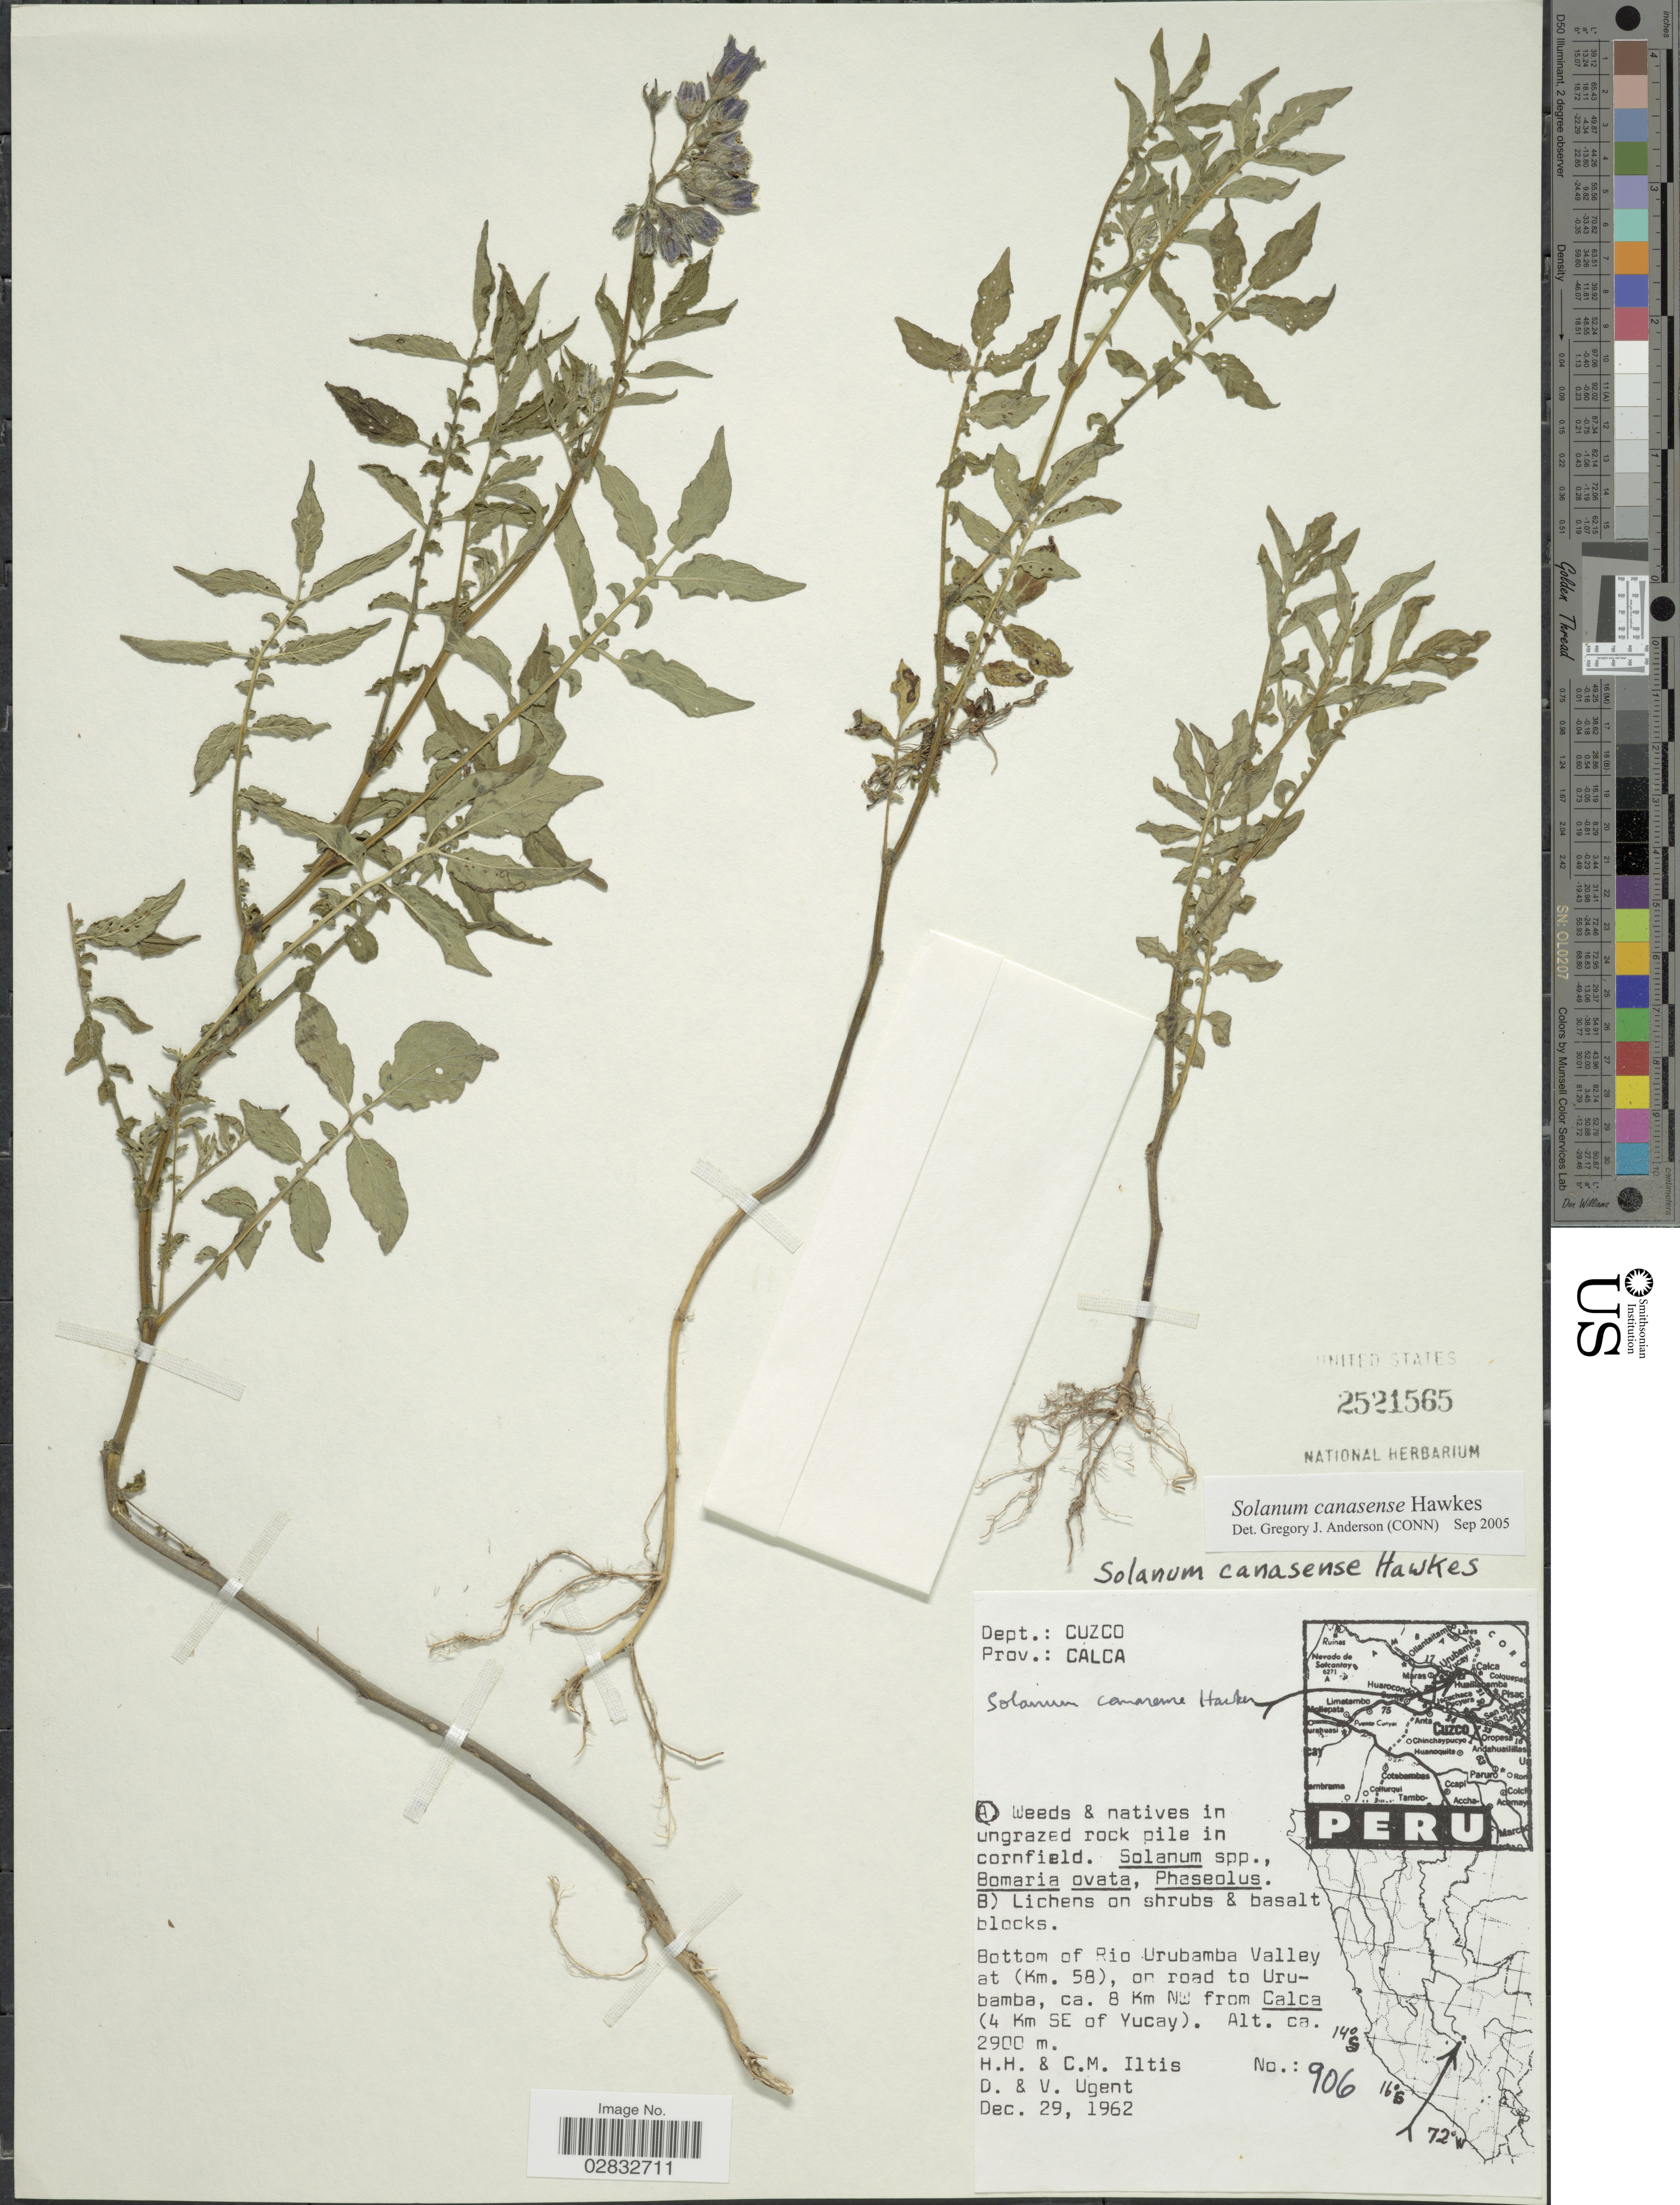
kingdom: Plantae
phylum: Tracheophyta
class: Magnoliopsida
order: Solanales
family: Solanaceae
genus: Solanum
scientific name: Solanum canaosense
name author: L.B. Sm. & Downs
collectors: H. H. Iltis & C. M Iltis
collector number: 906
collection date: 1962-12-29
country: Peru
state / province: Cusco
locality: Dept.: Cuzco. Prov.: Calca. Bottom of Rio Urubamba Valley at (Km. 58), on road to Urubamba, ca. 8 Km Nw from Calca (4 km SE of Yucay).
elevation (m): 2900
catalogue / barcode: US 2521565